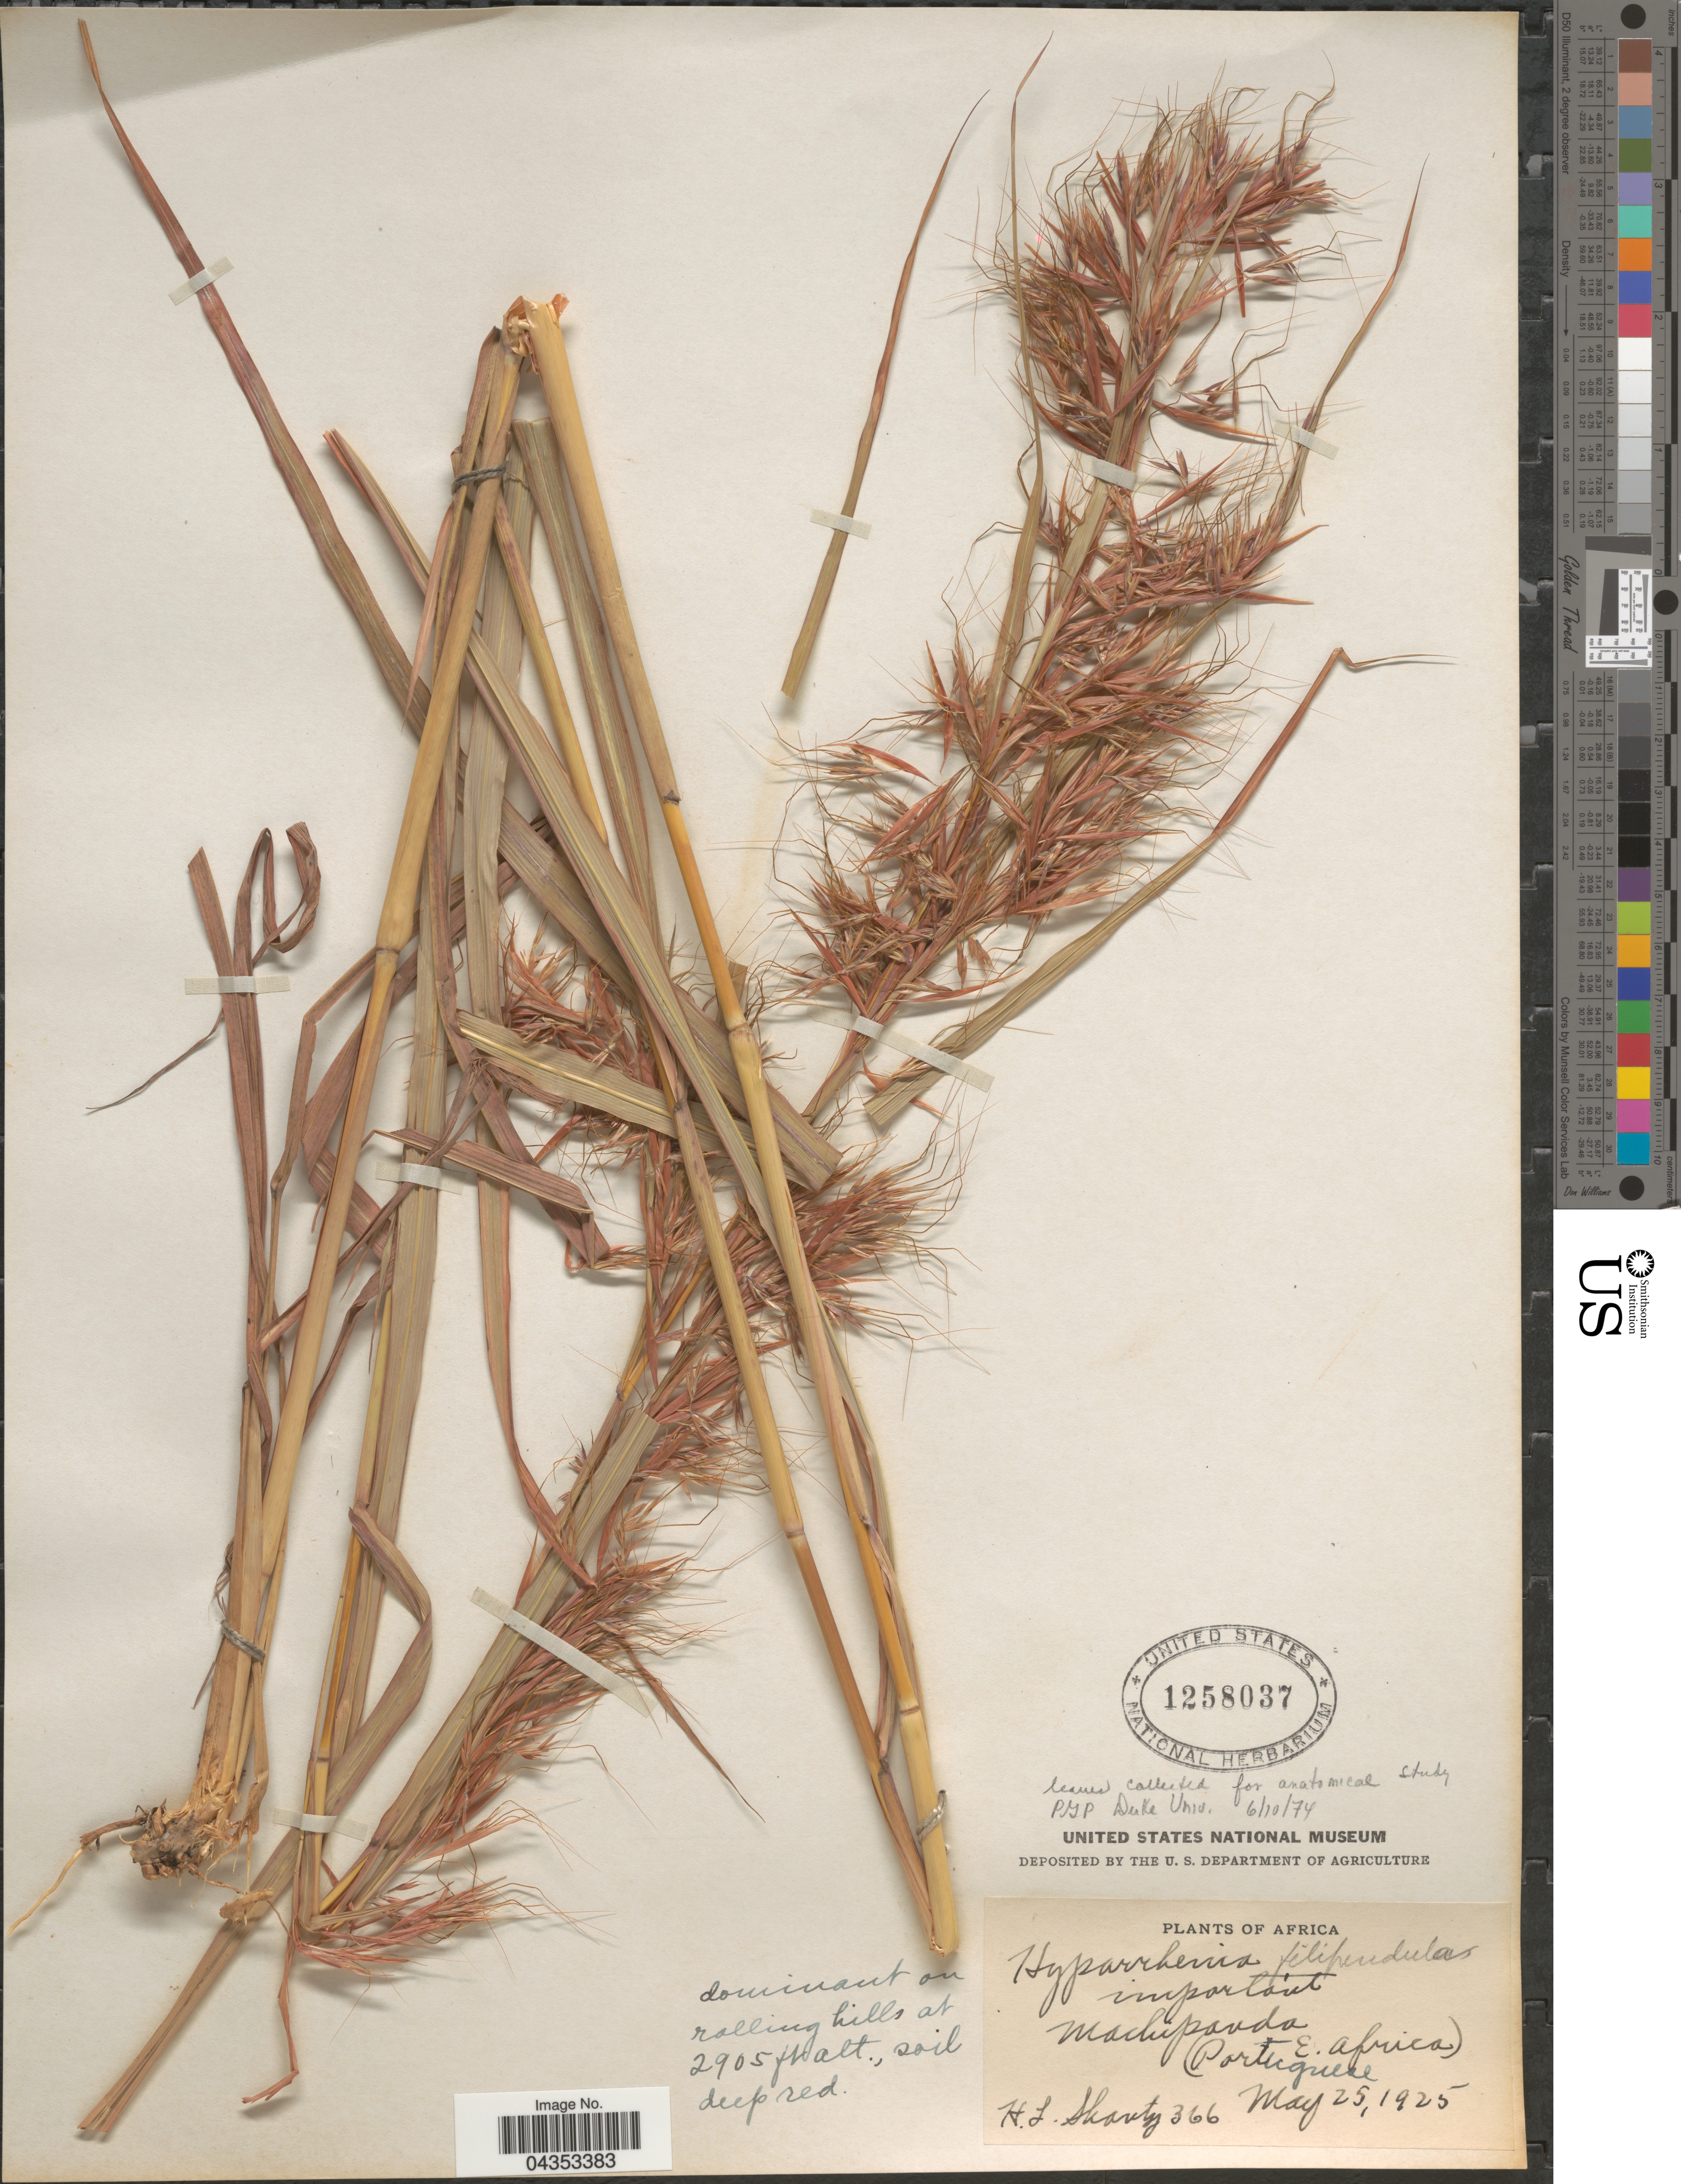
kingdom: Plantae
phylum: Tracheophyta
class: Liliopsida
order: Poales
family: Poaceae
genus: Hyparrhenia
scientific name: Hyparrhenia filipendula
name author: (Hochr.) Stapf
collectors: H. Shantz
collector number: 366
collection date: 1925-05-25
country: Mozambique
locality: Africa. Machipanda (Portuguese E. Africa). Dominant on rolling hills.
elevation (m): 885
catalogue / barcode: US 1258037